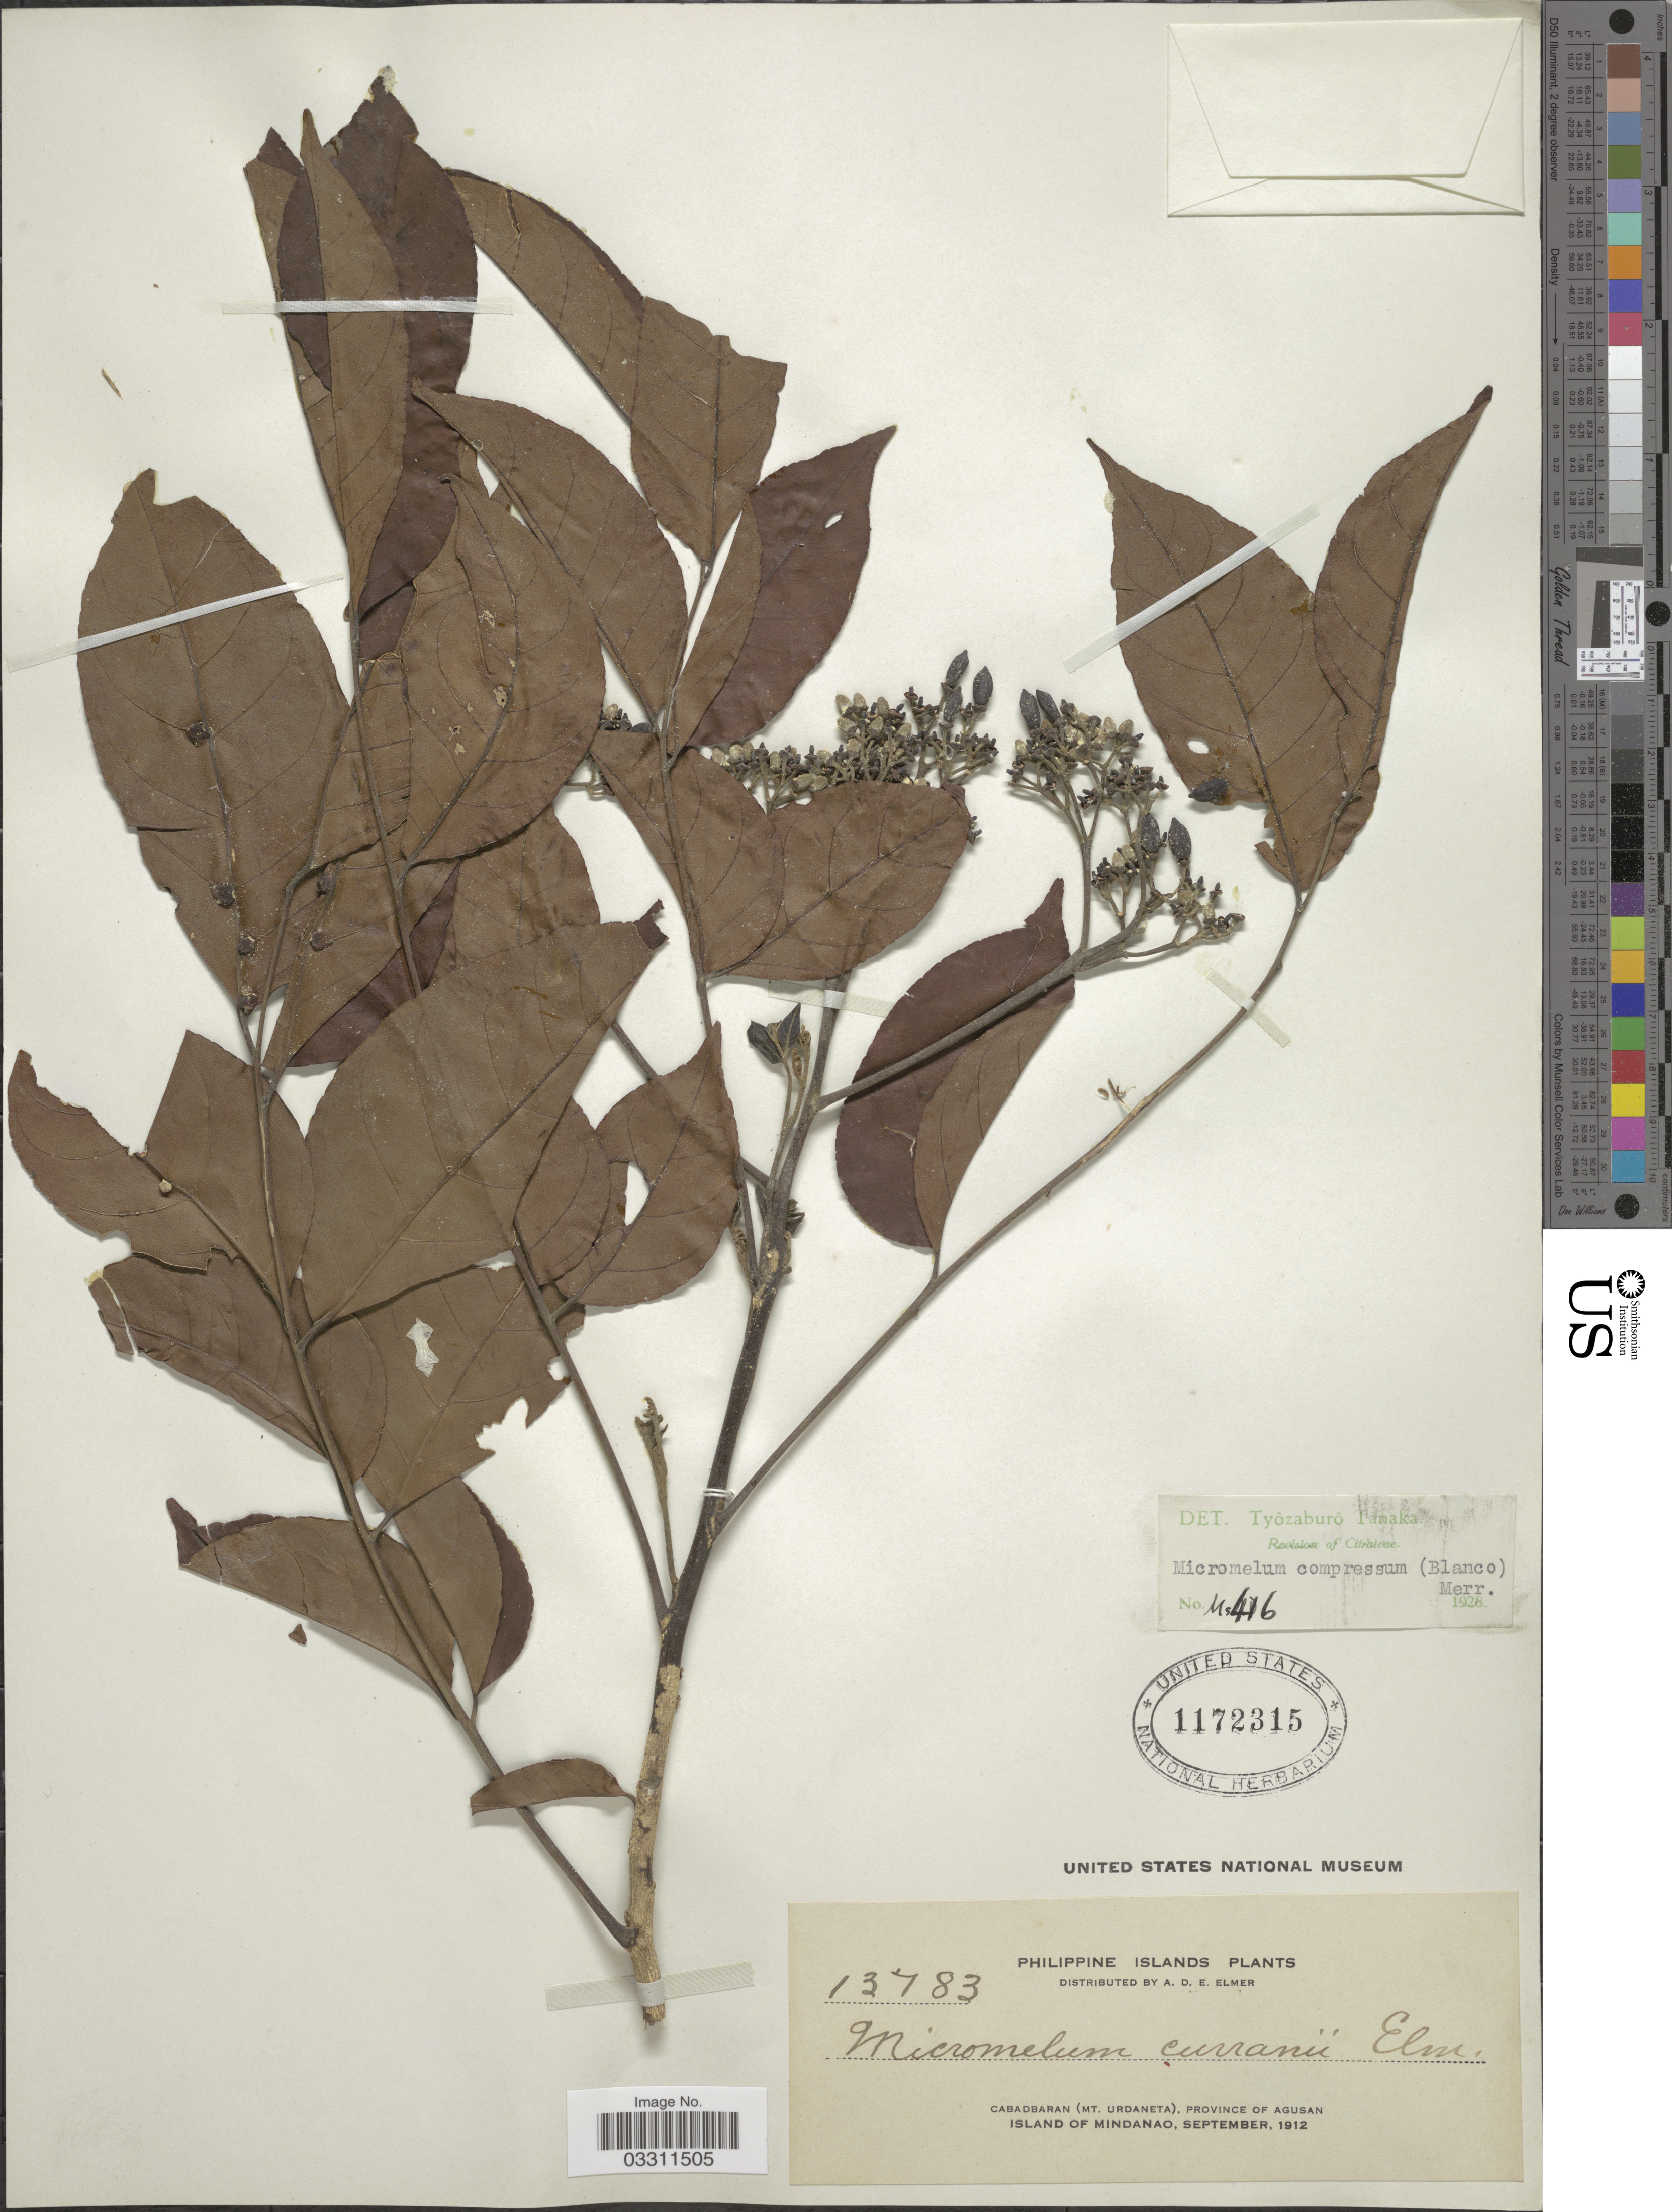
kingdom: Plantae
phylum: Tracheophyta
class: Magnoliopsida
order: Sapindales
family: Rutaceae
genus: Micromelum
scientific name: Micromelum compressum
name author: (Blanco) Merr.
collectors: A. D. E. Elmer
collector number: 13783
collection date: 1912-09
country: Philippines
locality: Cabadbaran (Mt. Urdaneta), Province of Agusan. Island of Mindanao.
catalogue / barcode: US 1172315